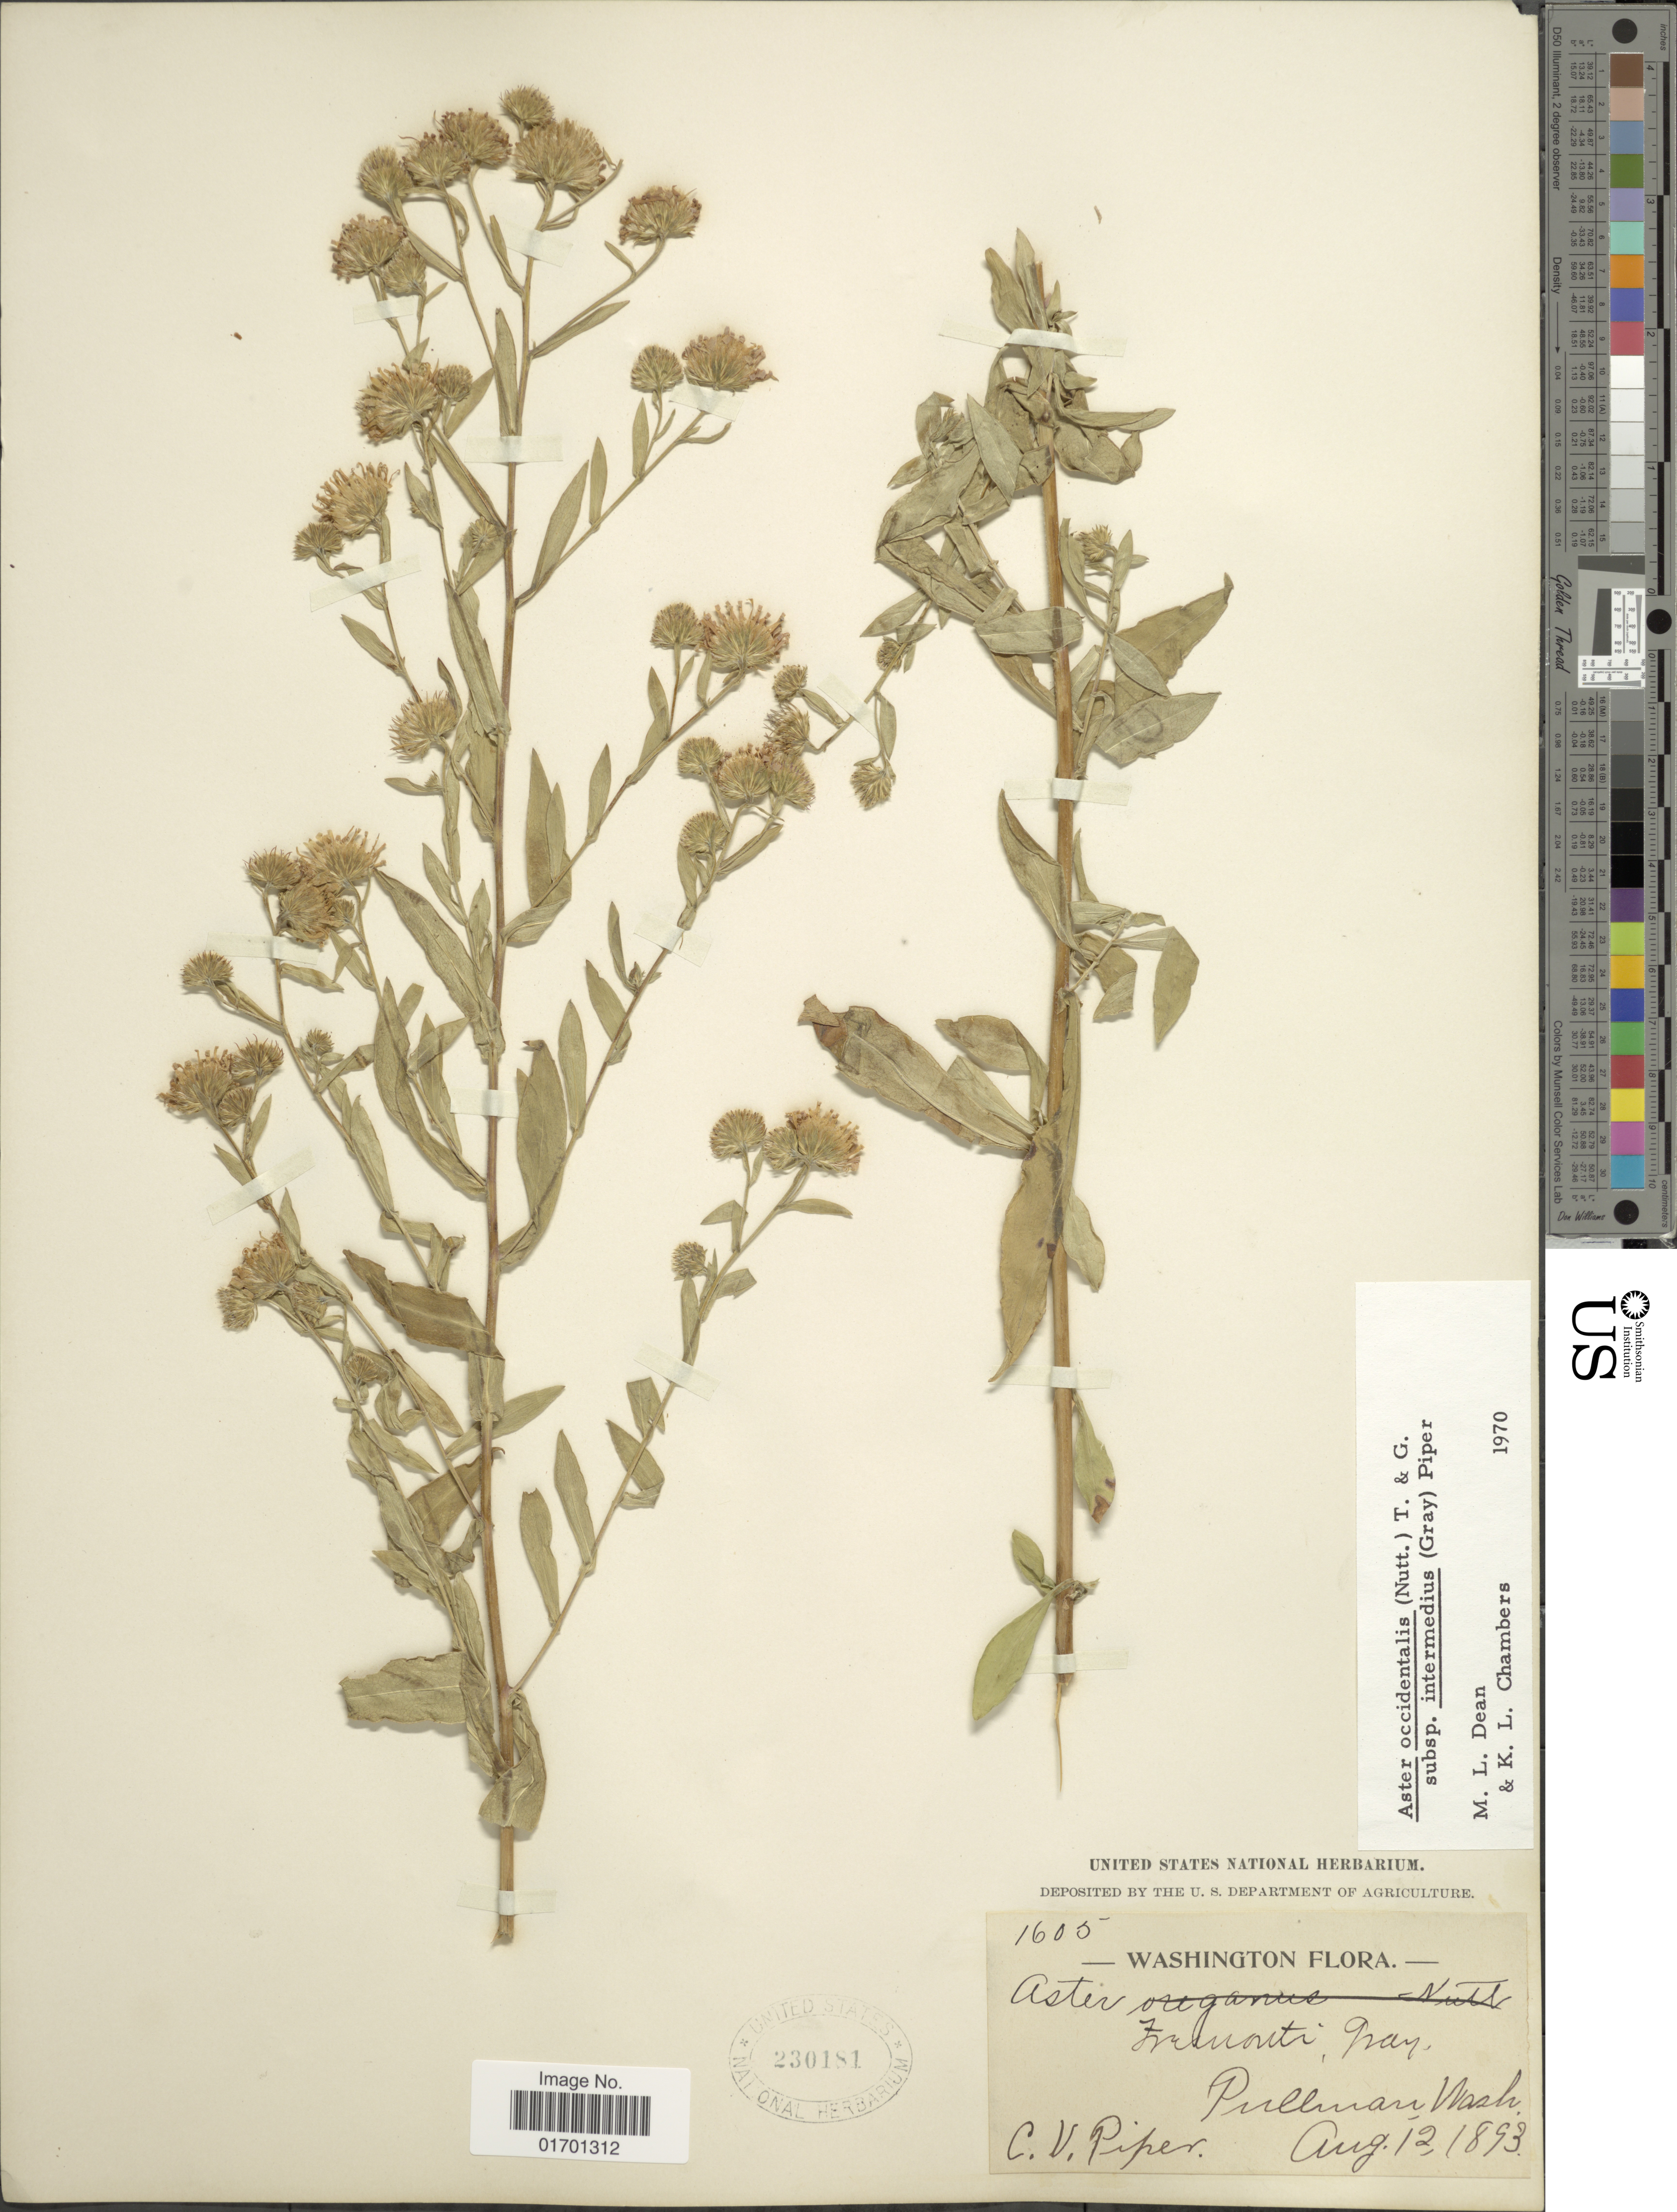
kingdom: Plantae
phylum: Tracheophyta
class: Magnoliopsida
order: Asterales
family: Asteraceae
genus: Symphyotrichum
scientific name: Symphyotrichum spathulatum var. intermedium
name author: (A. Gray) G.L. Nesom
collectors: C. V. Piper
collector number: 1605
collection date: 1893-08-12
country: United States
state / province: Washington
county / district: Whitman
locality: Pullman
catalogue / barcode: US 230181